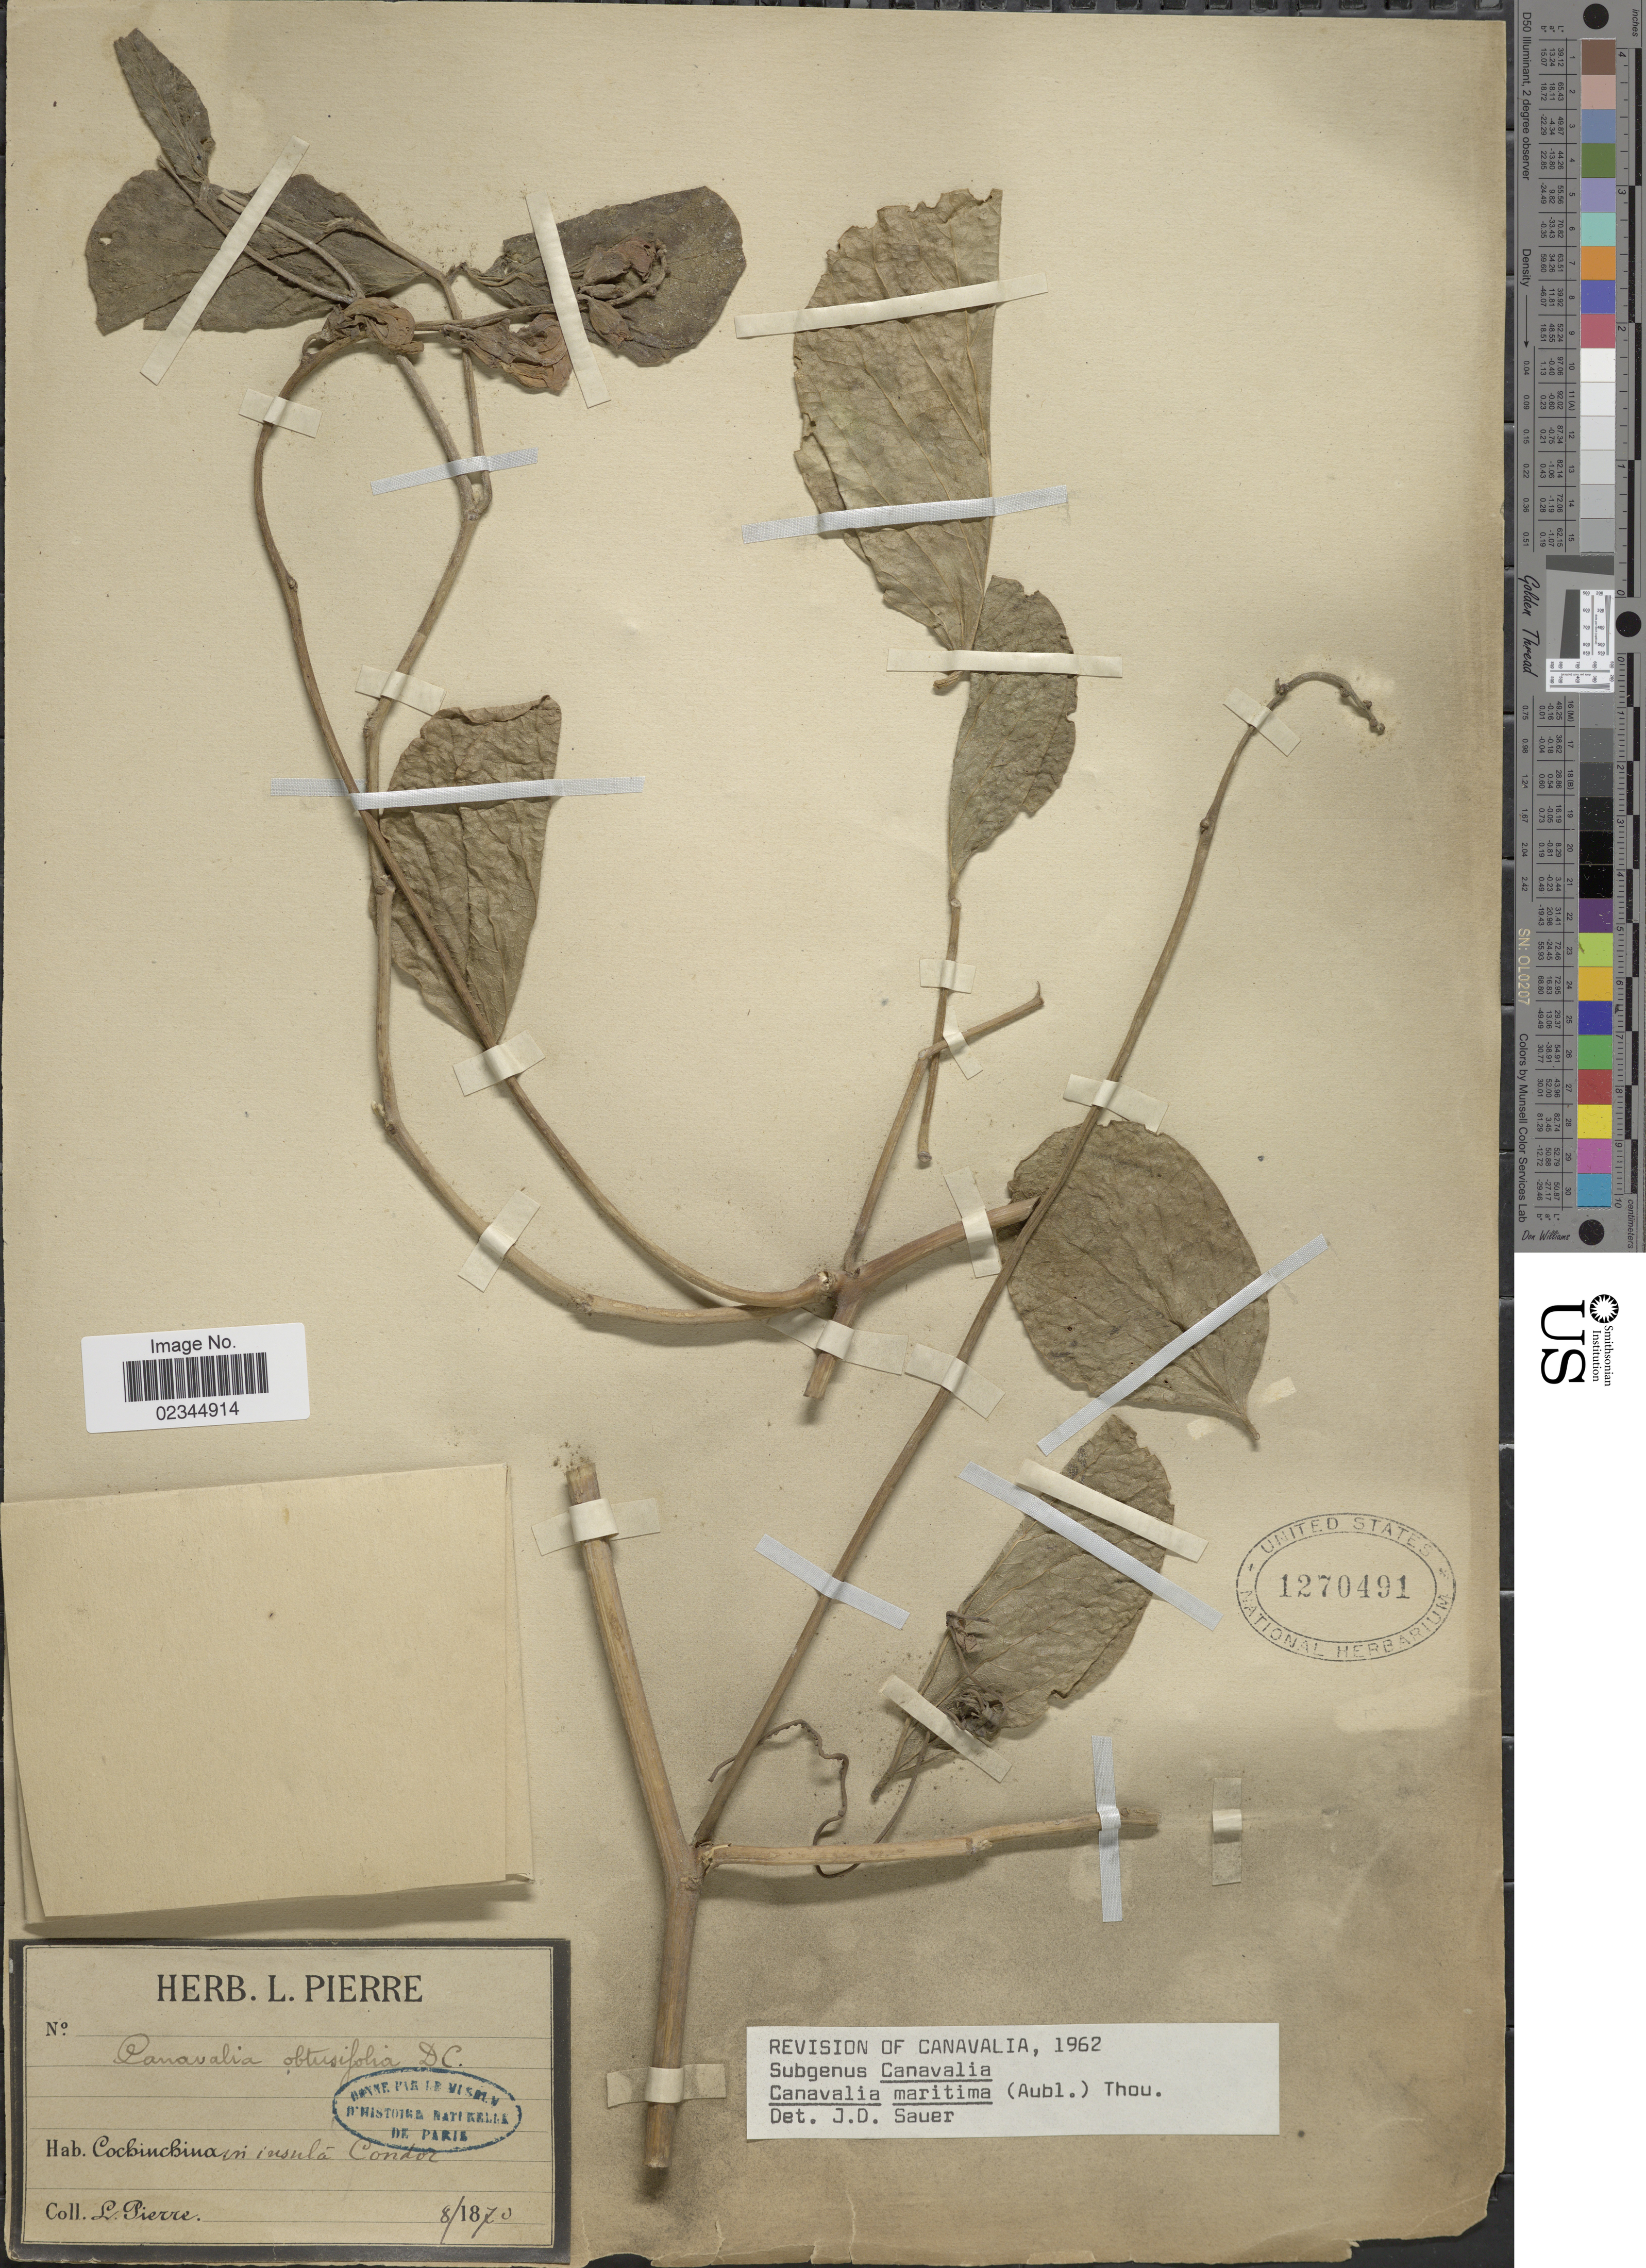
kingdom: Plantae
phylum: Tracheophyta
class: Magnoliopsida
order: Fabales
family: Fabaceae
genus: Canavalia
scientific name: Canavalia rosea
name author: (Sw.) DC.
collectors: L. Pierre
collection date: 1870-08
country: Vietnam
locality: Cochinchina, insula Condor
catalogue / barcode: US 1270491